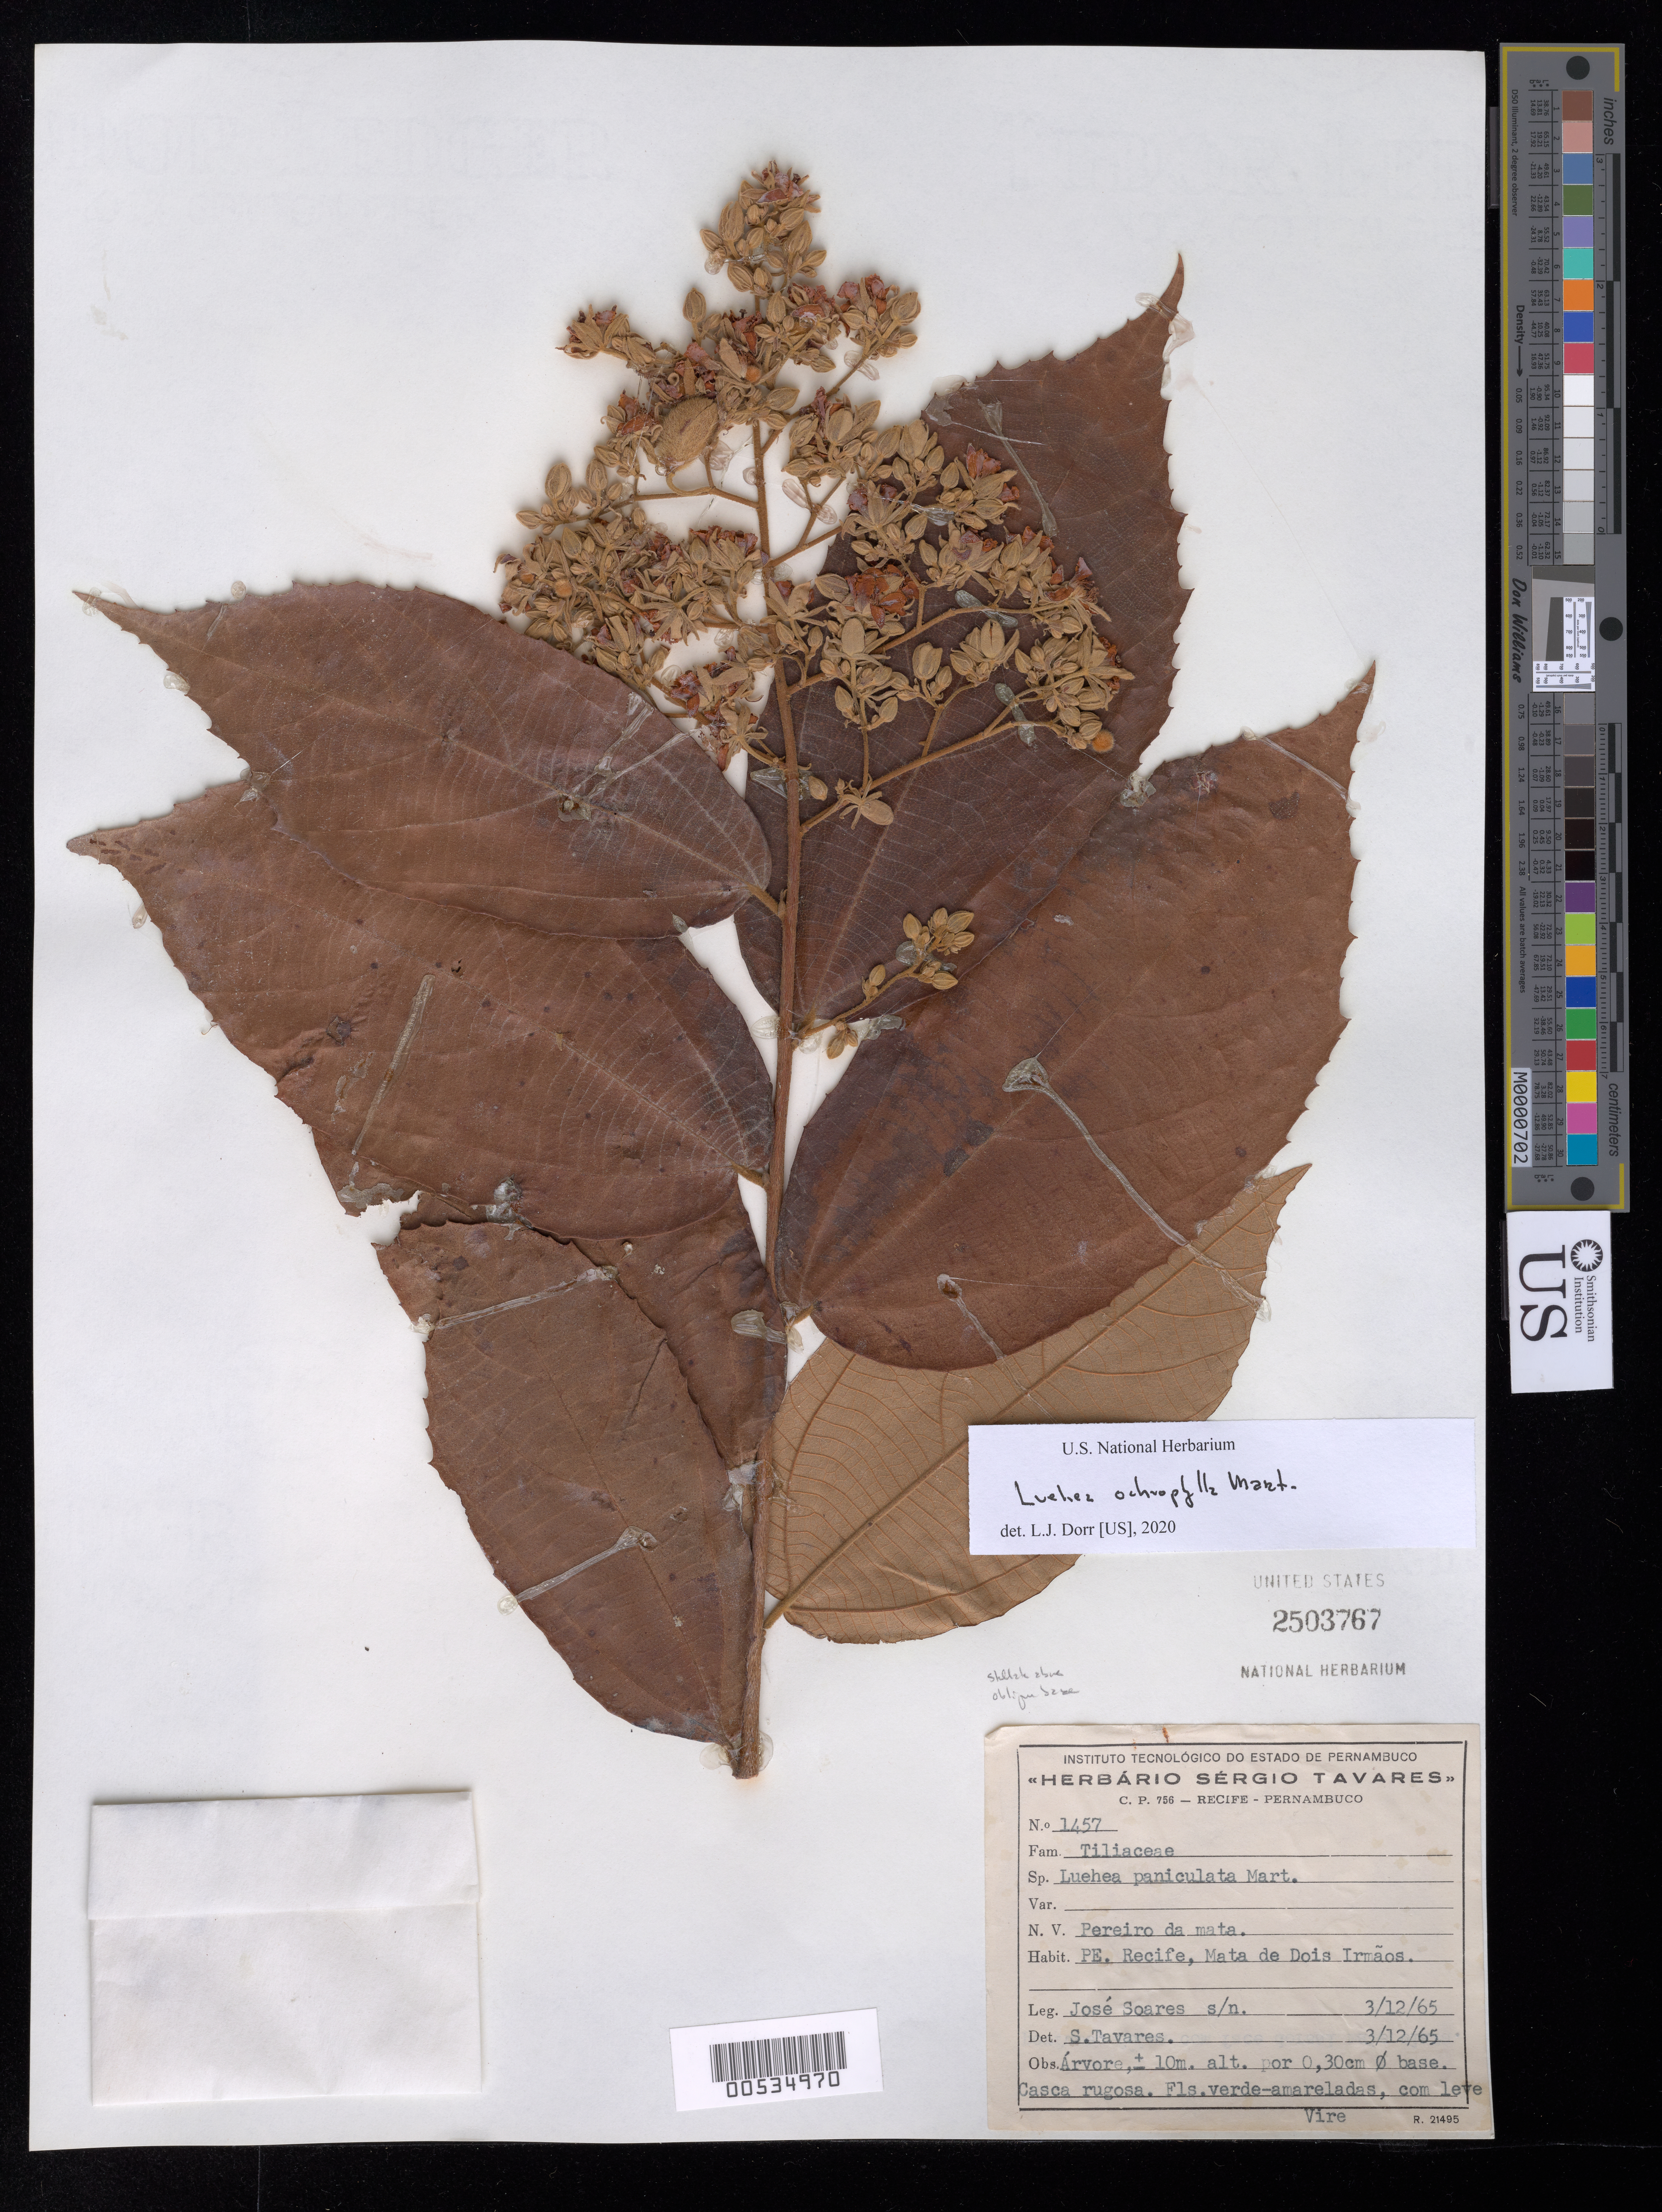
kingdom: Plantae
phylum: Tracheophyta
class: Magnoliopsida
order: Malvales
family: Malvaceae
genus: Luehea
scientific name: Luehea ochrophylla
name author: Mart.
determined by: Dorr, L. J., (BOT), Smithsonian Institution - National Museum of Natural History (UNITED STATES)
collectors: J. Soares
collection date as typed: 03 Dec 1965 or 12 Mar 1965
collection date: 1965-03-12 or 1965-12-03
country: Brazil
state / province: Pernambuco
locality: Recife.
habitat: Mata de Dois Irmaos.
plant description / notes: Common name: Pereira da mata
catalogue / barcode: US 2503767